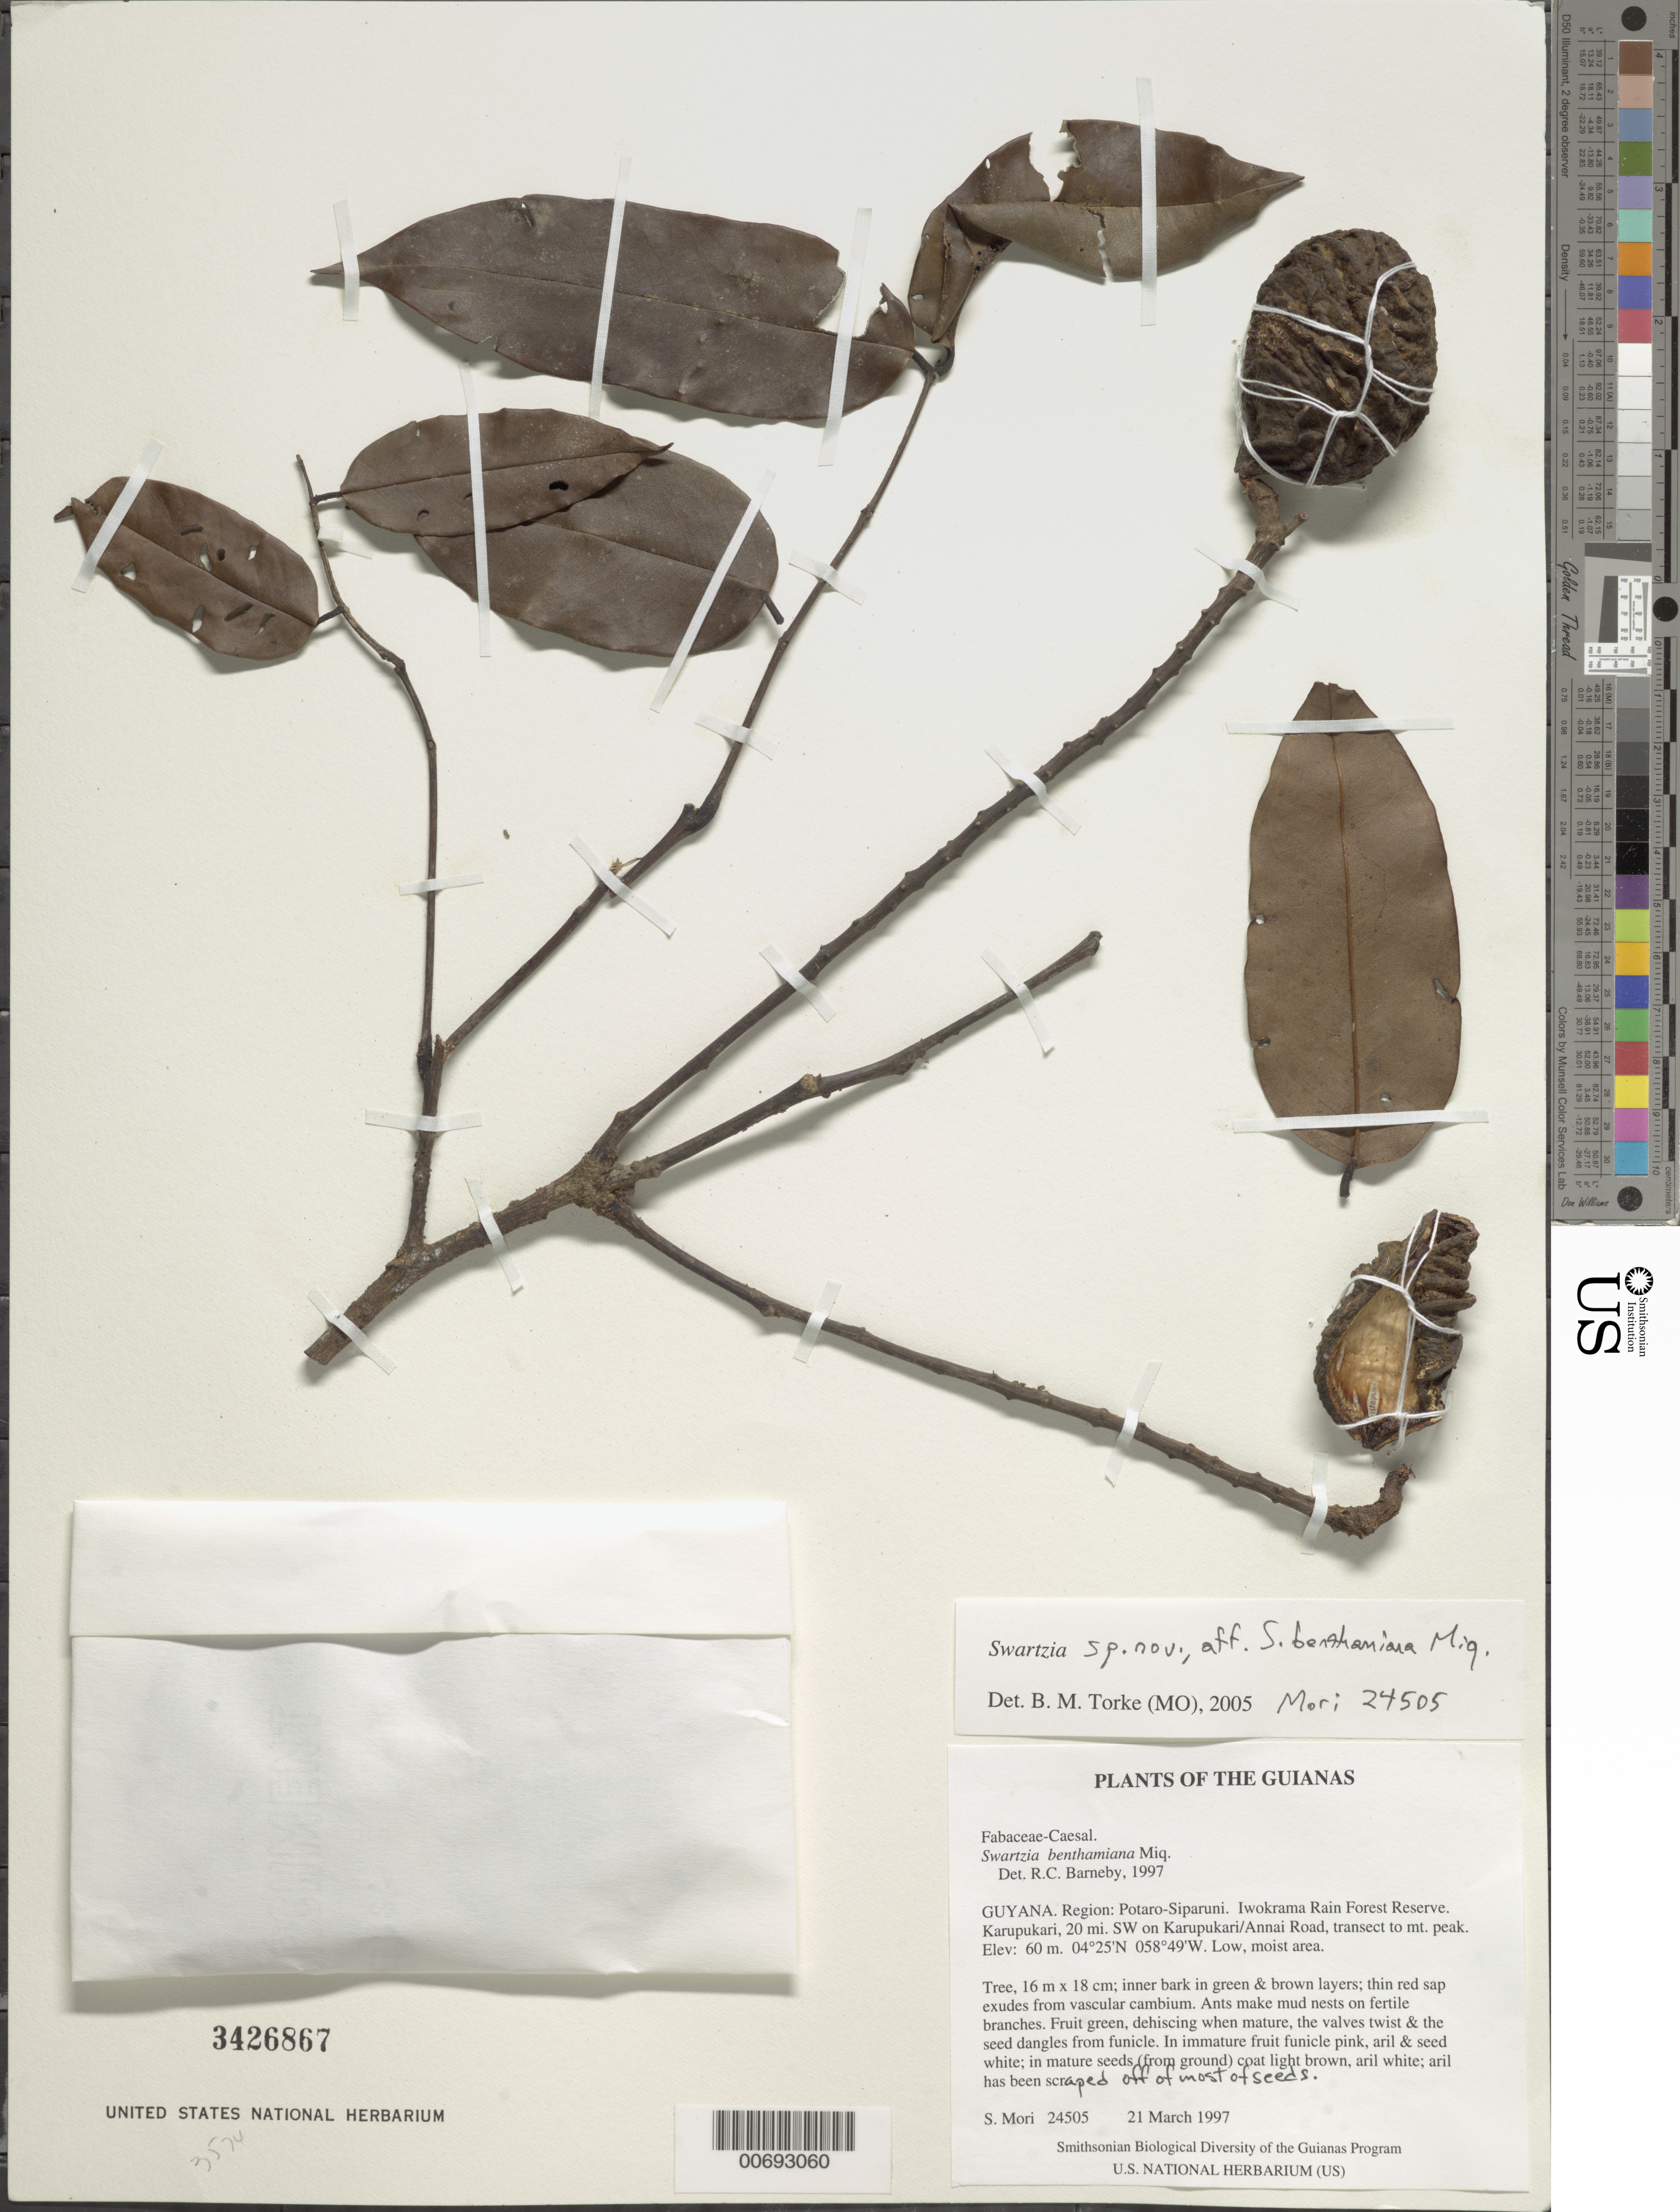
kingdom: Plantae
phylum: Tracheophyta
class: Magnoliopsida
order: Fabales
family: Fabaceae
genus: Swartzia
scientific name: Swartzia benthamiana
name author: Miq.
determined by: Torke, B. M., (MO)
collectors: S. Mori, S. Heald & C. Perry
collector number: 24505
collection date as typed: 21 March 1997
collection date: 1997-03-21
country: Guyana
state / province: Potaro-Siparuni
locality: Iwokrama Rain Forest Reserve. Karupukari, 20 mi. SW on Karupukari/Annai Road, transect to mt. peak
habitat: Low, moist area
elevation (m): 60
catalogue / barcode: US 3426867